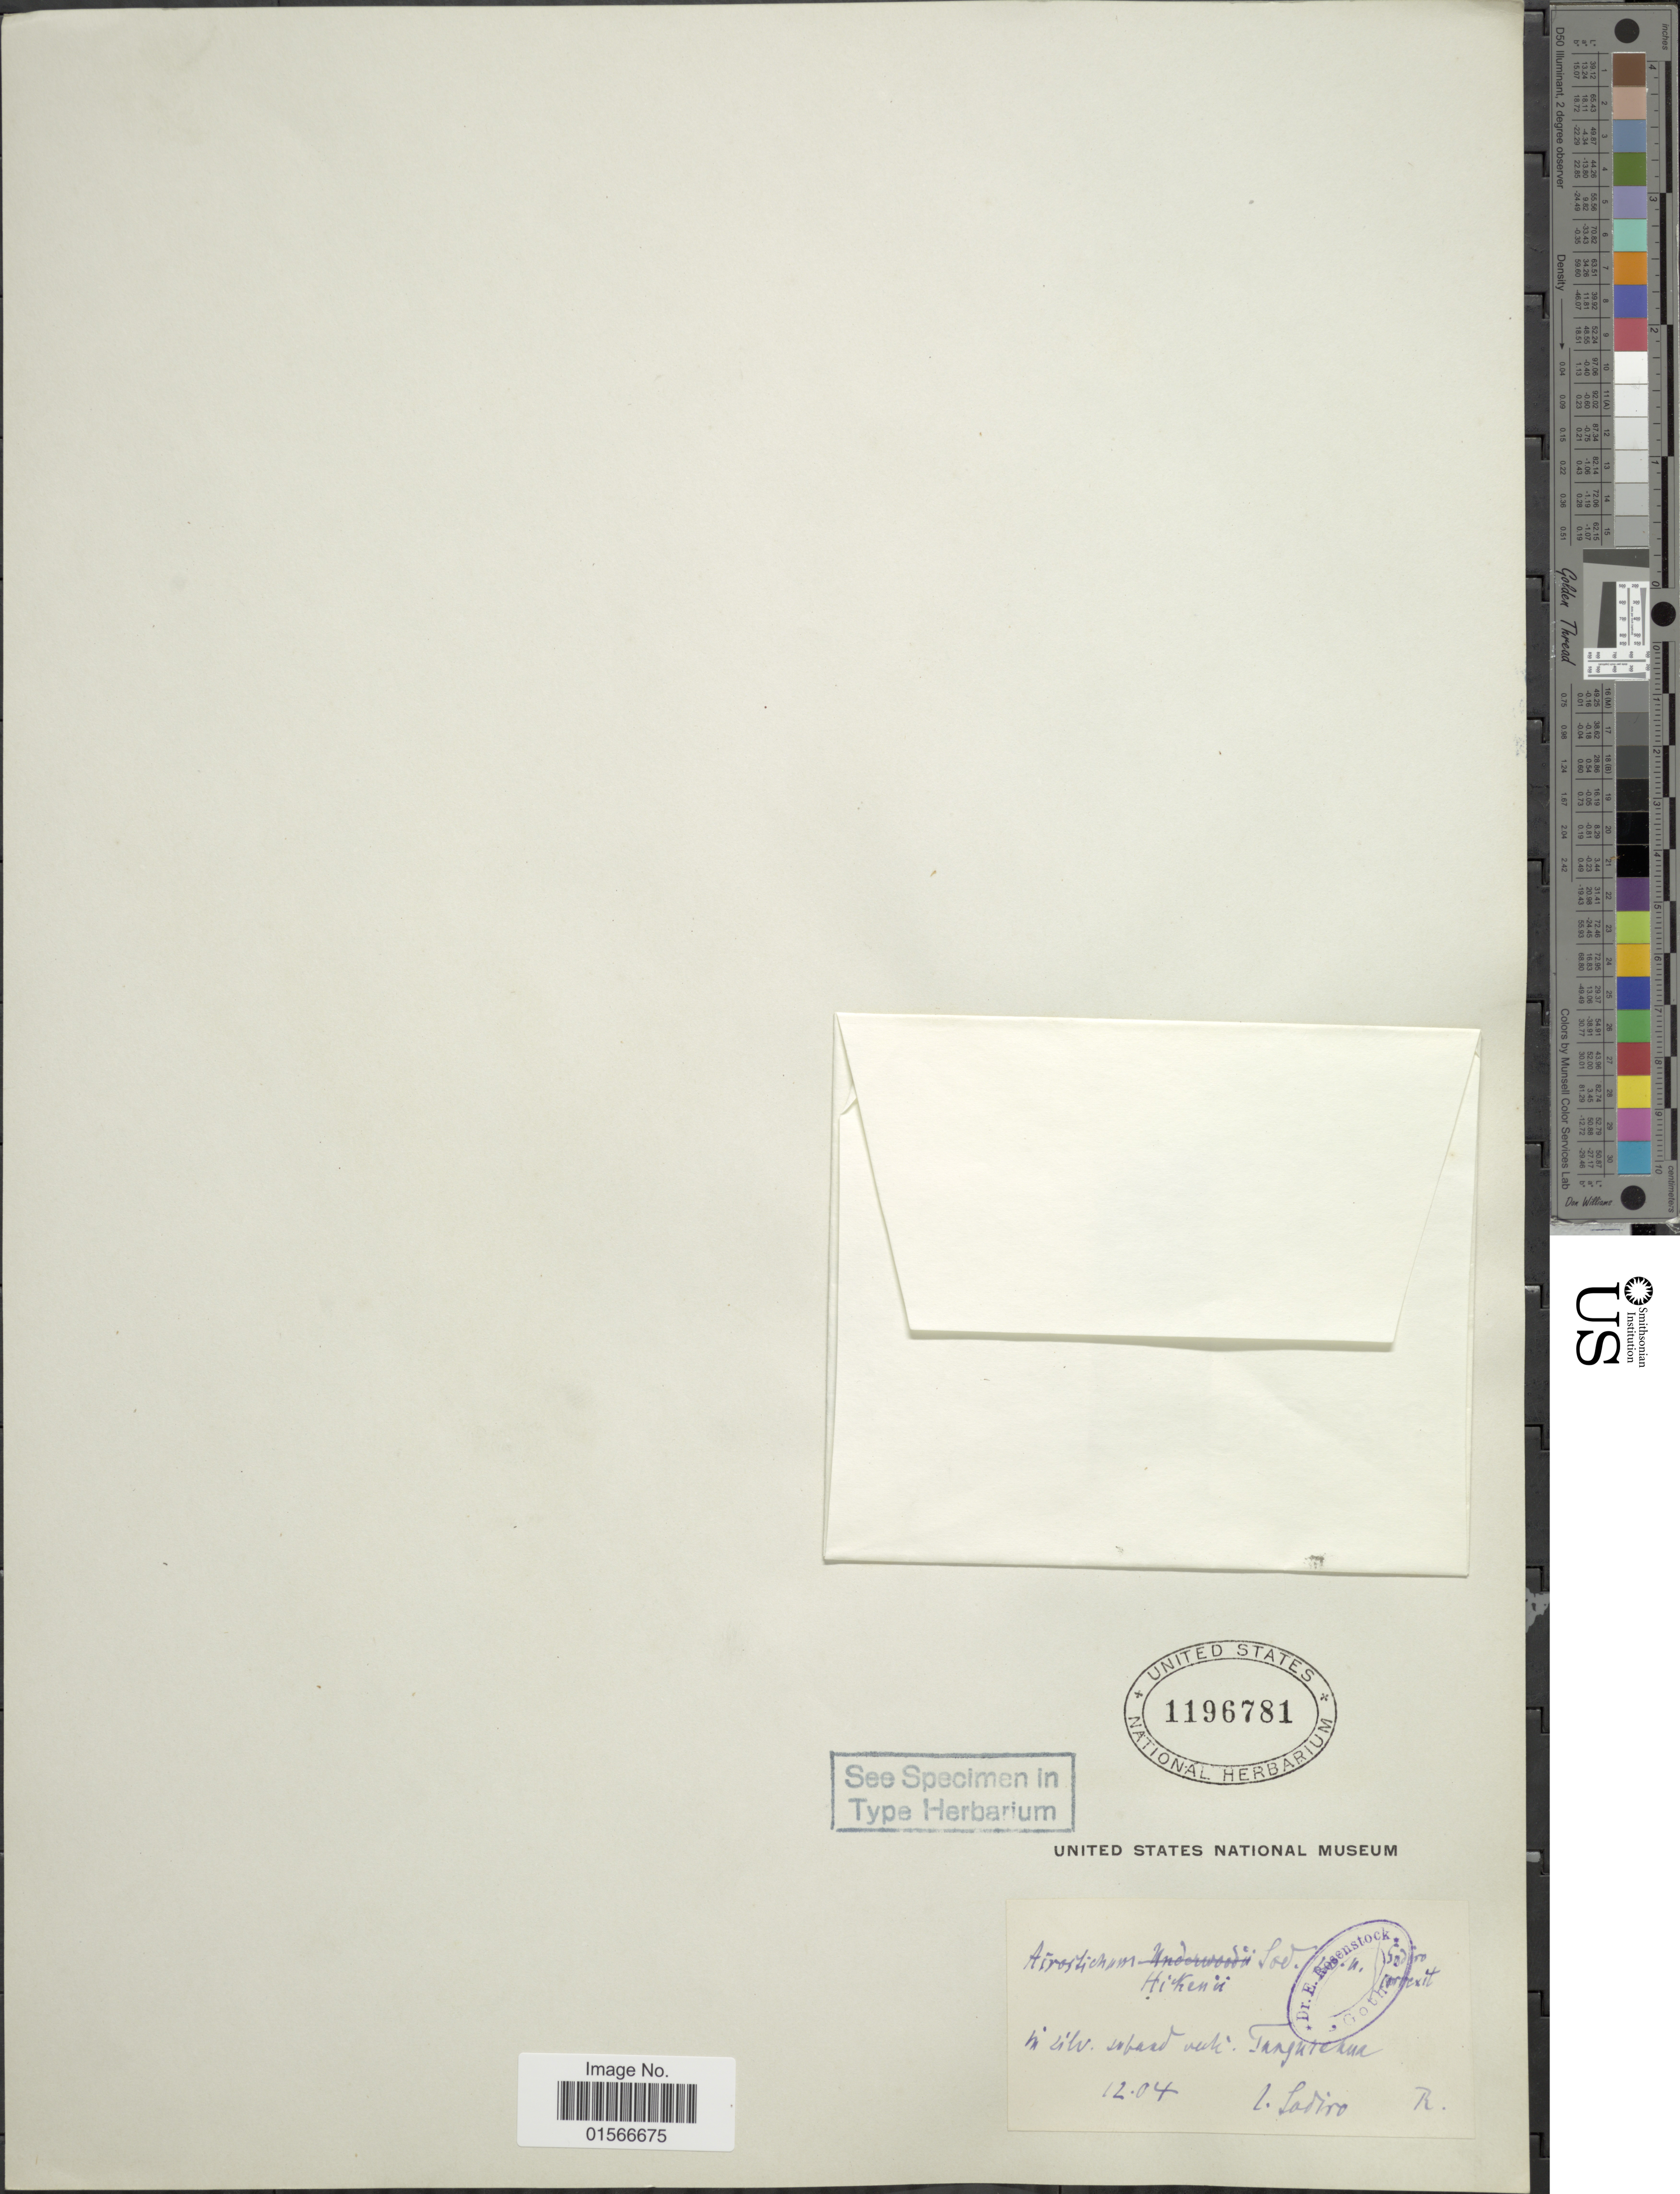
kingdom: Plantae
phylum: Tracheophyta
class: Polypodiopsida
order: Polypodiales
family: Dryopteridaceae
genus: Elaphoglossum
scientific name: Elaphoglossum hickenii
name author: (Sodiro) C. Chr.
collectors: Sodiro, --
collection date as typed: Transcribed d/m/y: /12/4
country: Ecuador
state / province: Tungurahua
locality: In silv suband. vulc. Tungurahua.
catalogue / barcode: US 1196781